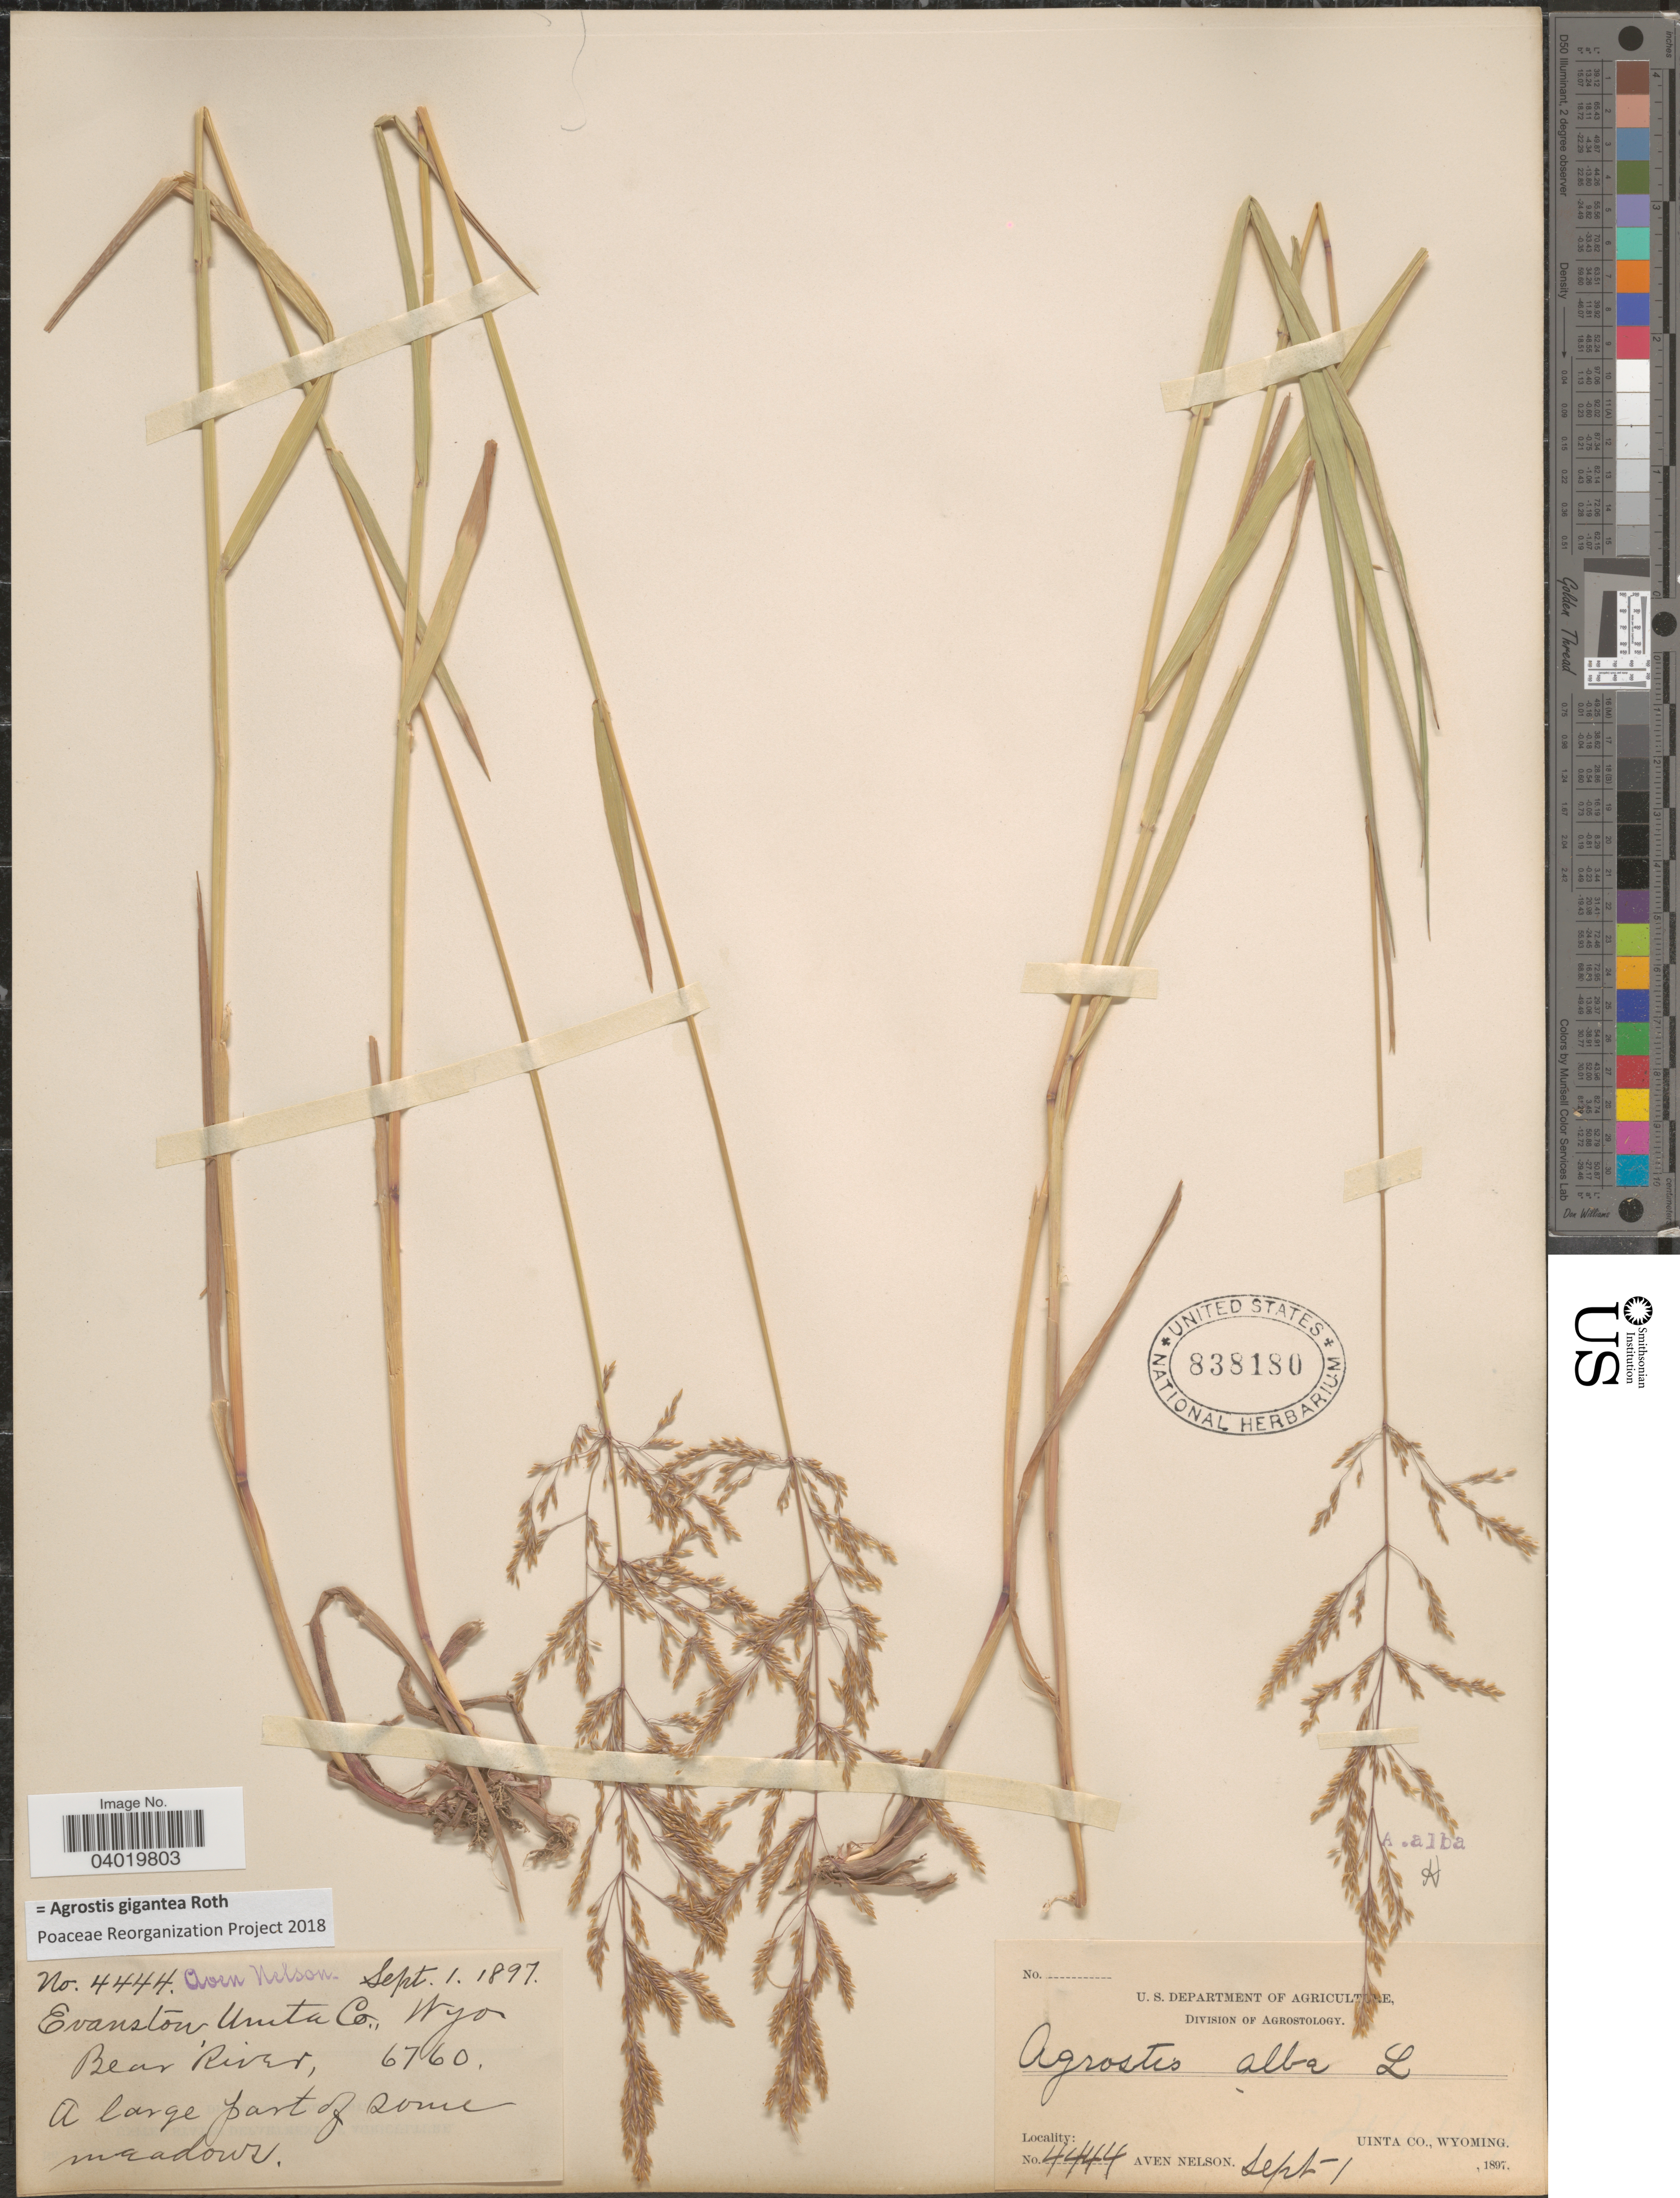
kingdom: Plantae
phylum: Tracheophyta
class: Liliopsida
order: Poales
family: Poaceae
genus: Agrostis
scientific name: Agrostis gigantea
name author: Roth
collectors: A. Nelson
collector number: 4444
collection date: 1897-09-01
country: United States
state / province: Wyoming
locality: Evanston Uinta Co., Bear River. A large part of some meadow.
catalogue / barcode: US 838180